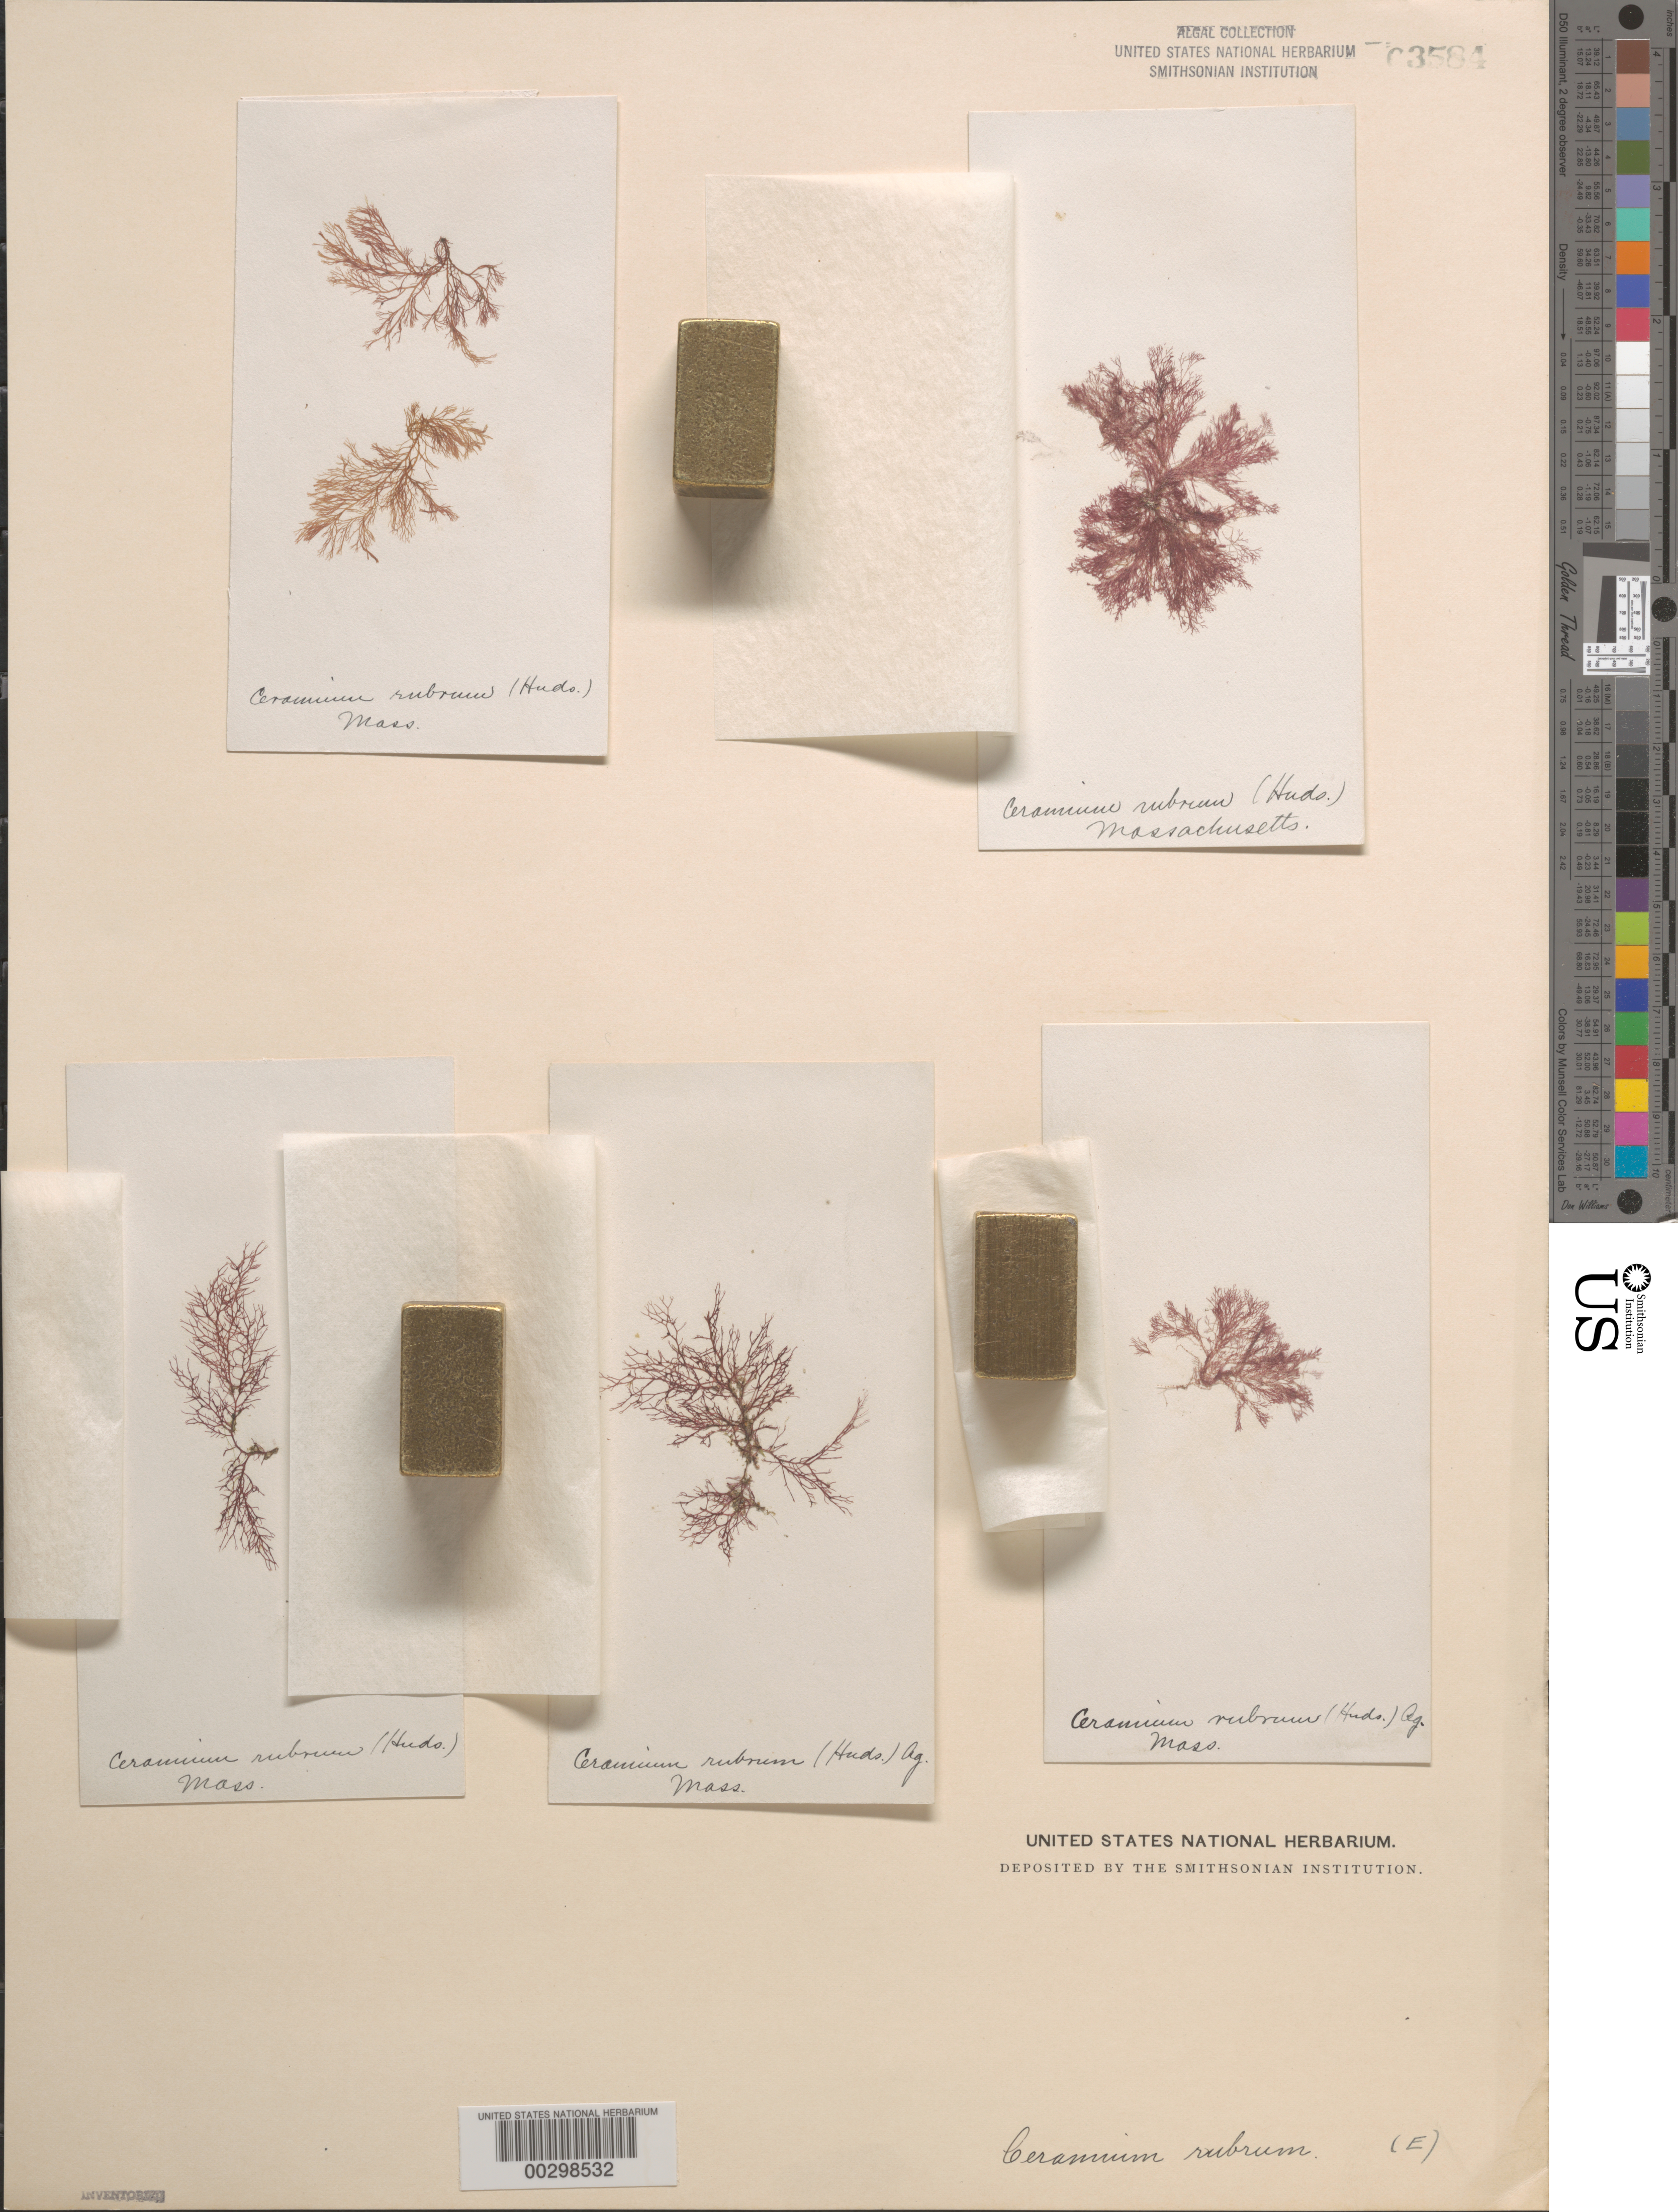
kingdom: Plantae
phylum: Rhodophyta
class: Florideophyceae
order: Ceramiales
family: Ceramiaceae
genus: Ceramium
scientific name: Ceramium rubrum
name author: C. Agardh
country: United States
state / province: Massachusetts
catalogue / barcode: US 3584